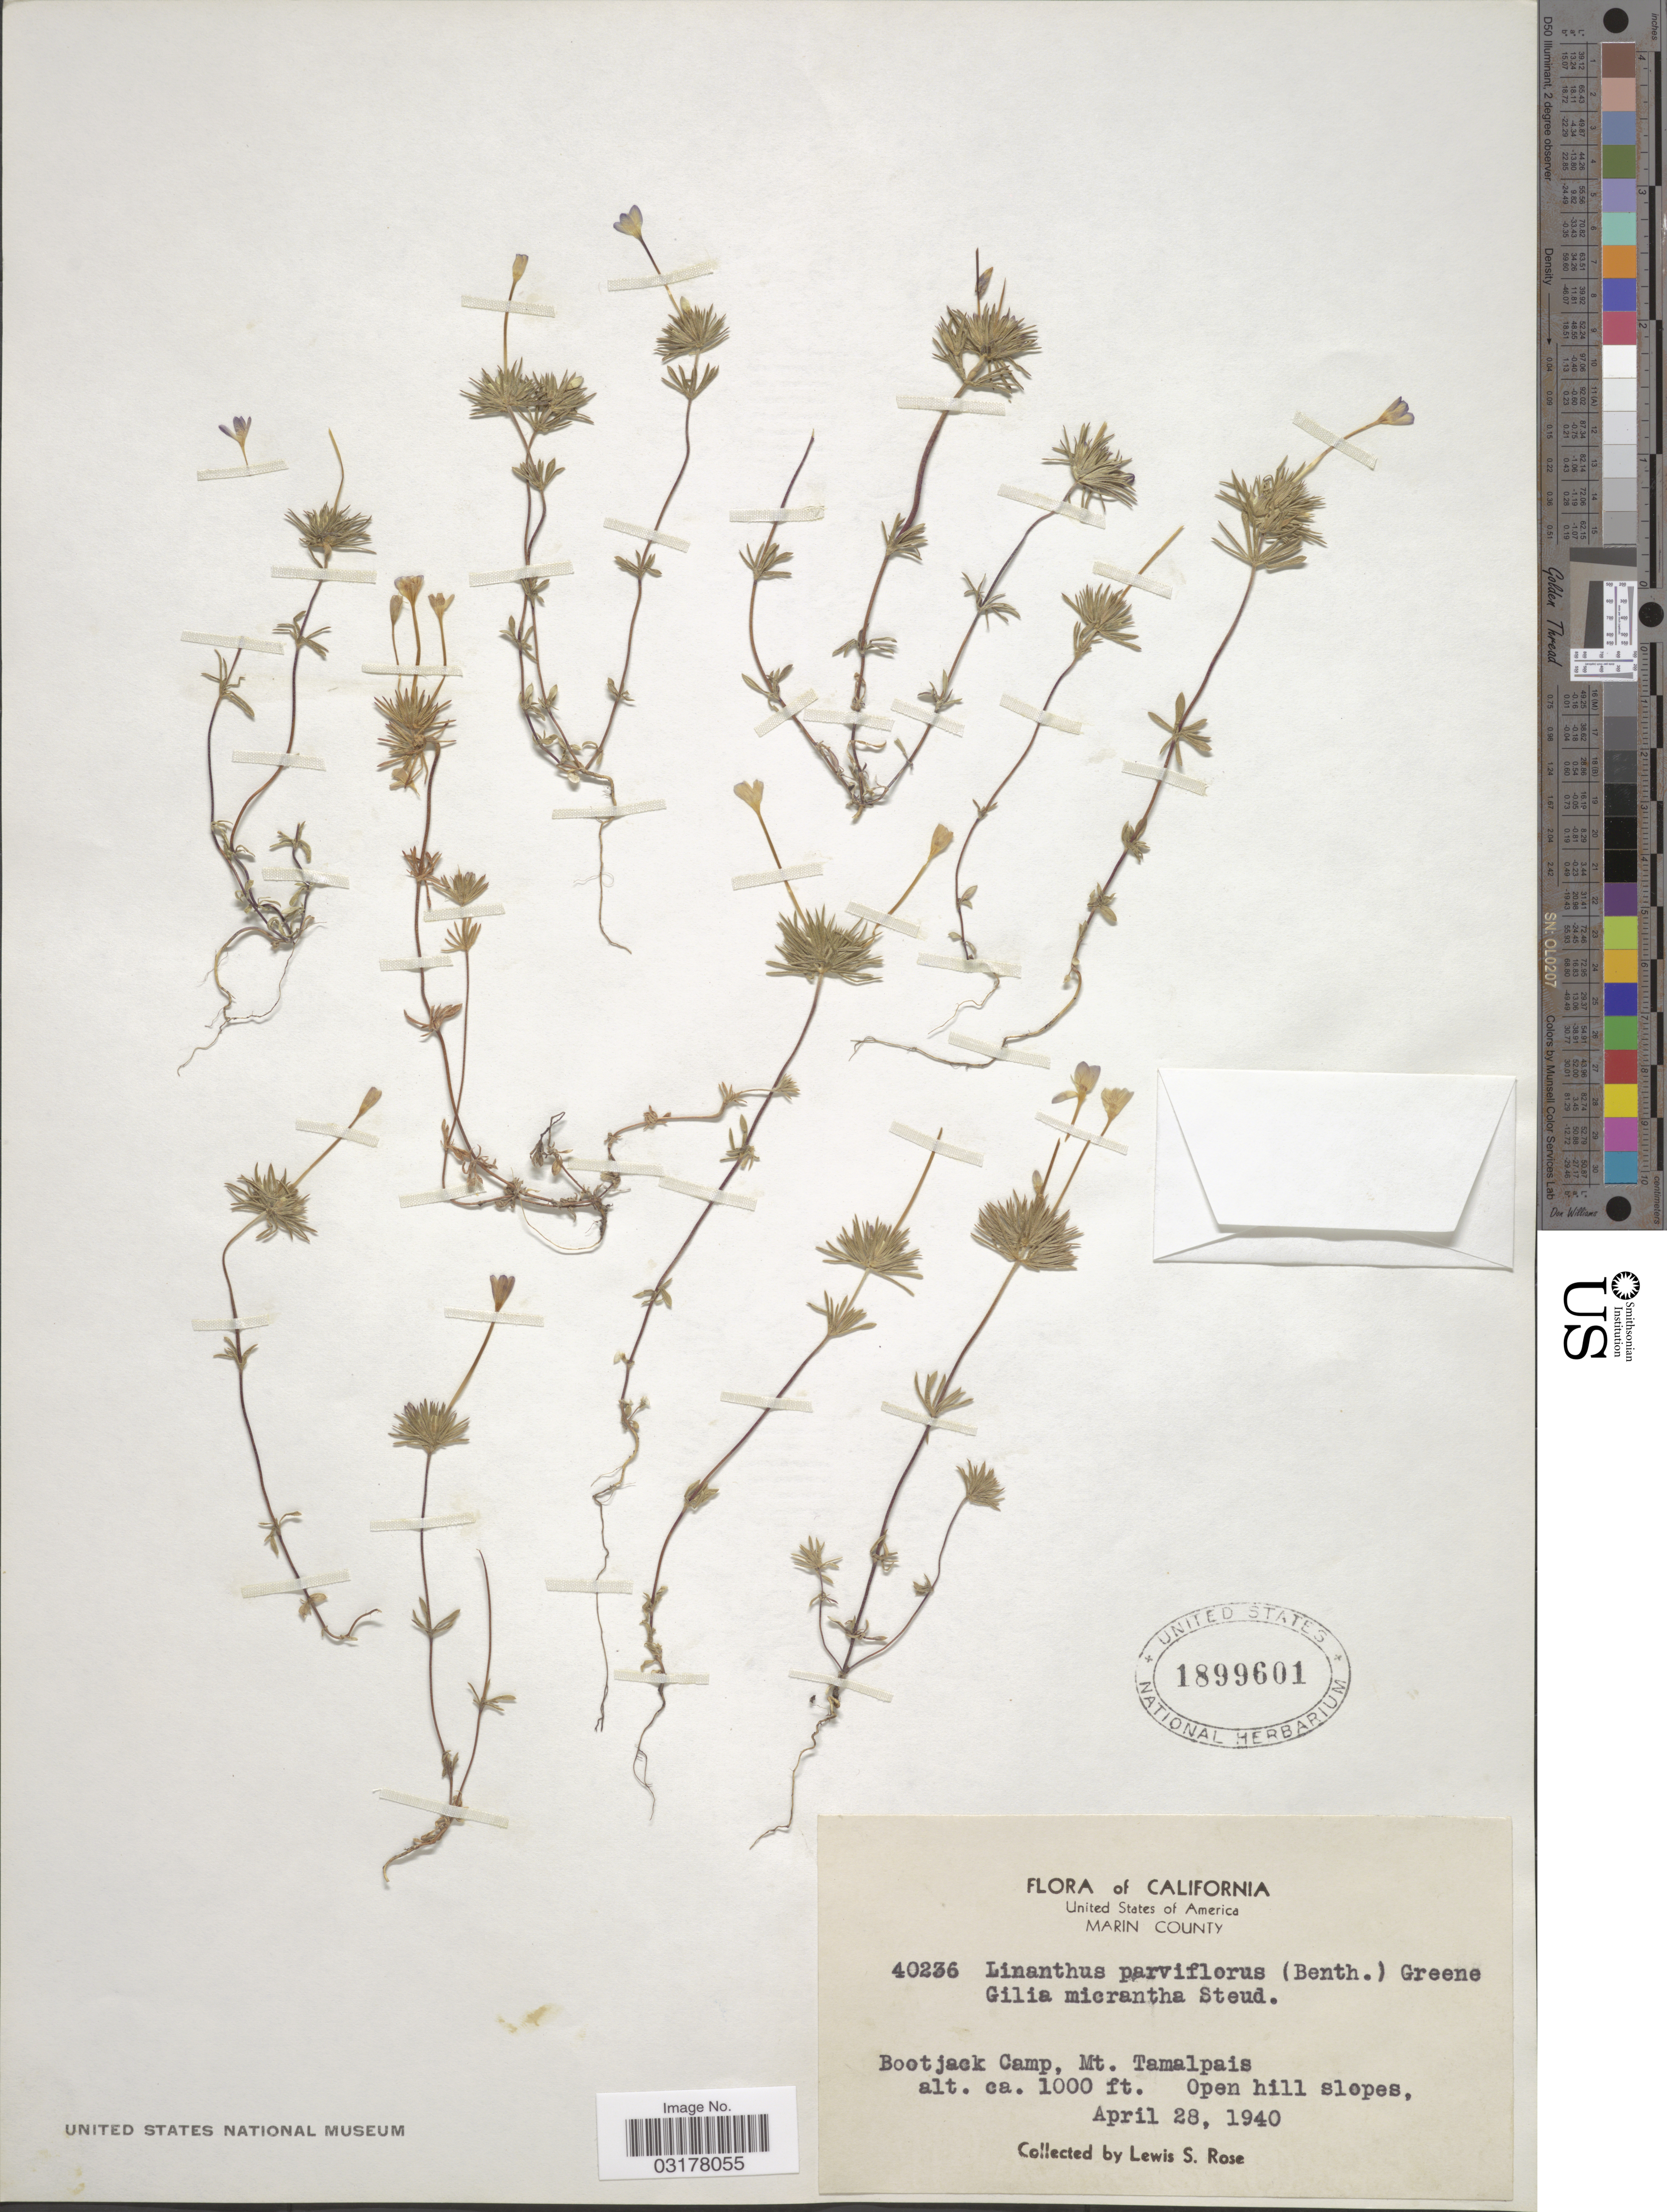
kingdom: Plantae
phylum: Tracheophyta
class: Magnoliopsida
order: Ericales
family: Polemoniaceae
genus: Leptosiphon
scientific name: Leptosiphon parviflorus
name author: Benth.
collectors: L. S. Rose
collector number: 40236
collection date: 1940-04-28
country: United States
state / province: California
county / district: Marin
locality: Marin County, Bootjack Camp, Mt. Tamalpais.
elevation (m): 305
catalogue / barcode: US 1899601